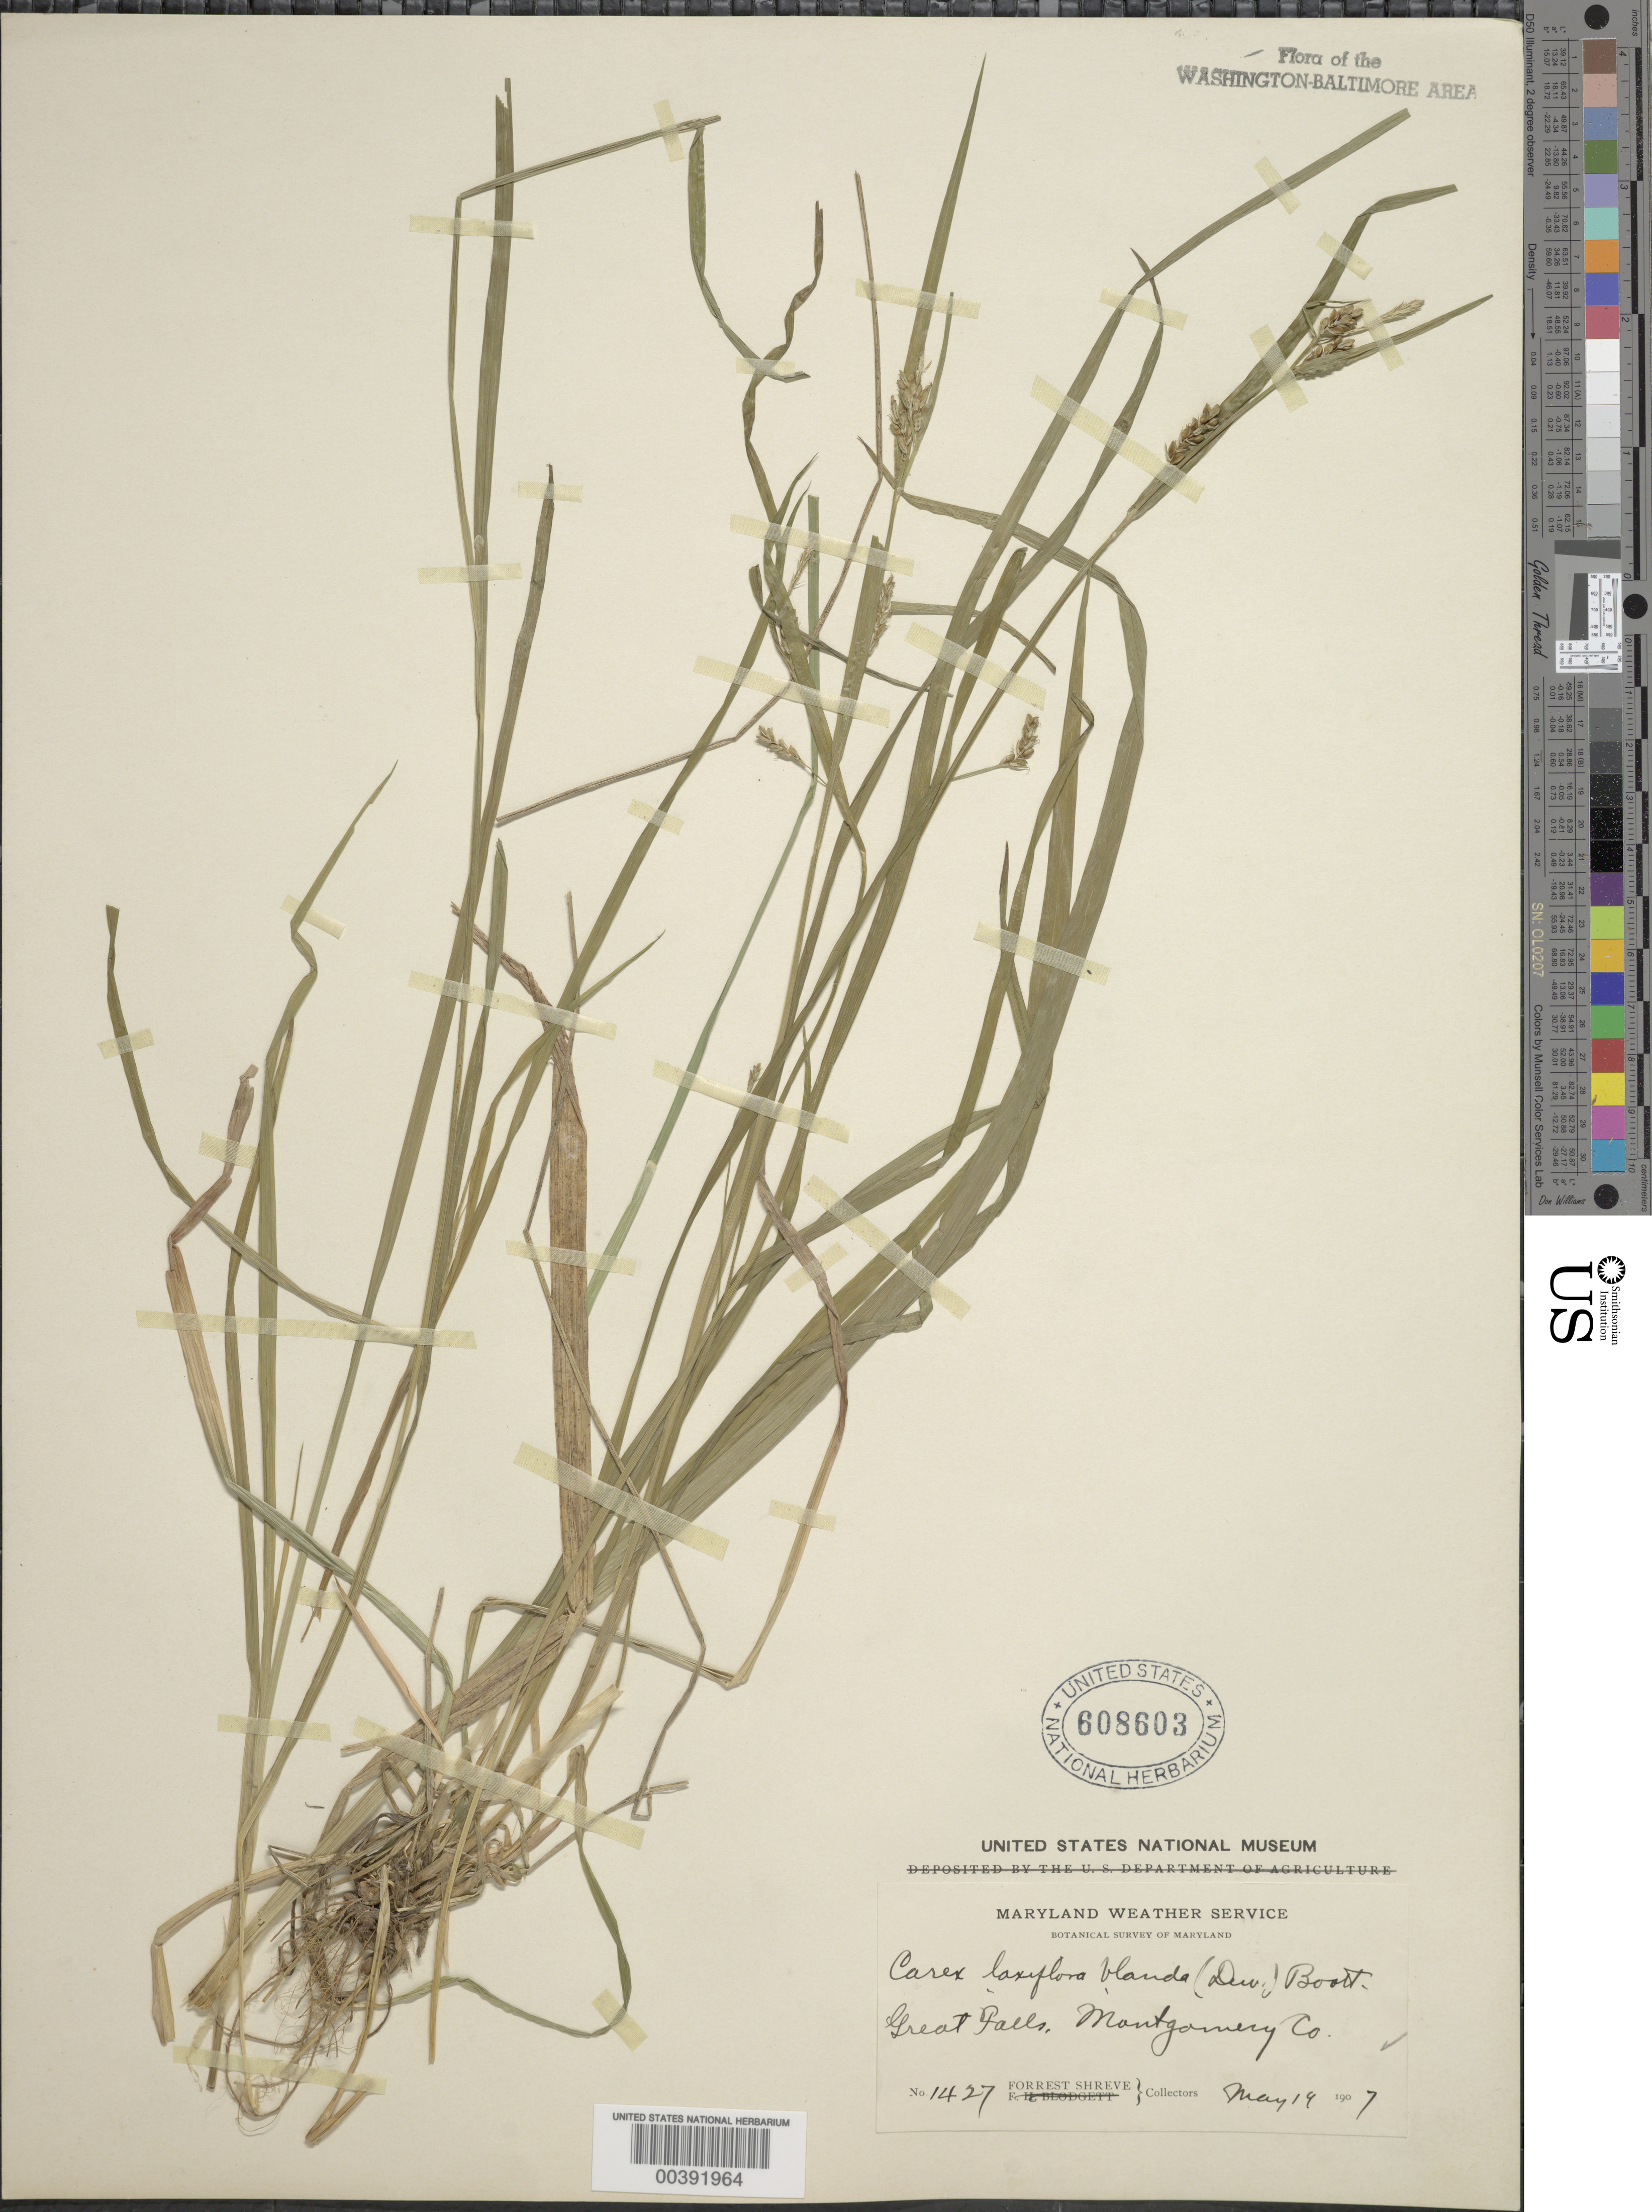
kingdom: Plantae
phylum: Tracheophyta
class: Liliopsida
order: Poales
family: Cyperaceae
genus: Carex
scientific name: Carex blanda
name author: Dewey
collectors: F. Shreve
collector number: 1427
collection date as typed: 19 May 1907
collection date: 1907-05-19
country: United States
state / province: Maryland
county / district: Montgomery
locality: Great Falls C. & O. Canal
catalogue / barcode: US 608603